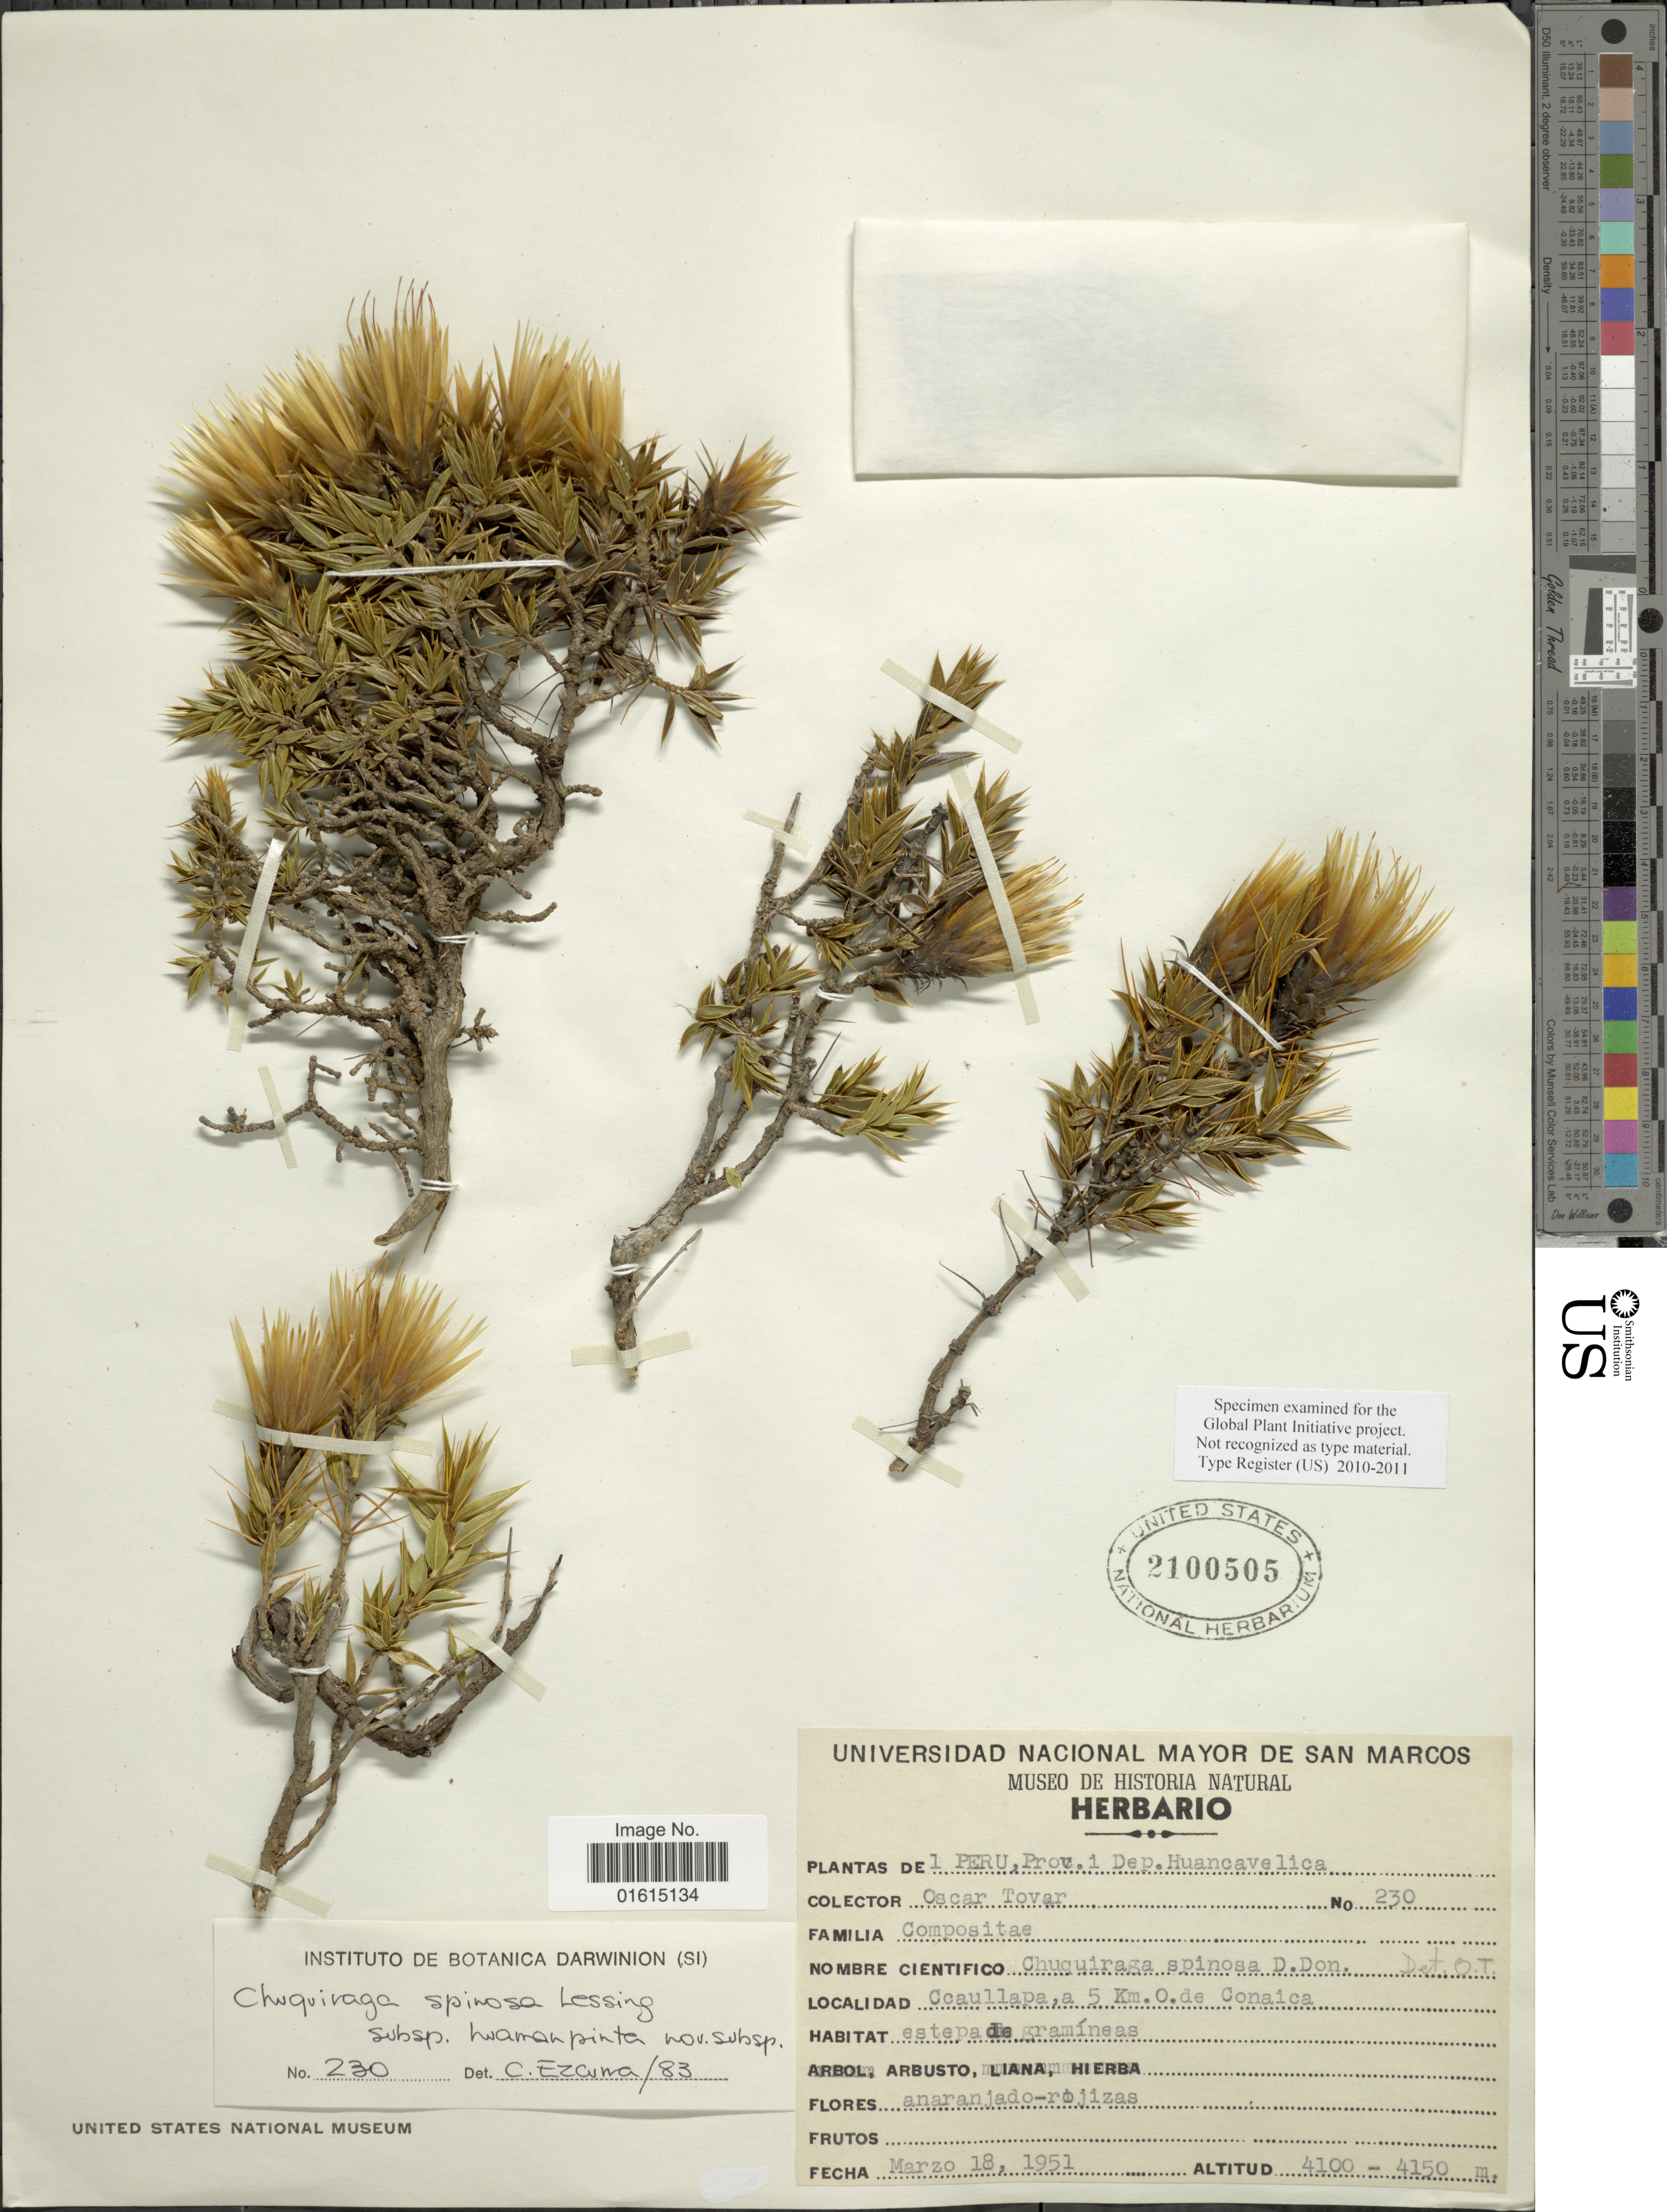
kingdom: Plantae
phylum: Tracheophyta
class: Magnoliopsida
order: Asterales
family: Asteraceae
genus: Chuquiraga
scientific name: Chuquiraga spinosa subsp. huamanpinta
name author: C. Ezcurra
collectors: Ó. Tovar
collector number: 230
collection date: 1951-03-18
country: Peru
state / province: Huancavelica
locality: Prov. 1 Dep. Huancavelica, Ccaullapa, a 5 km O. de Conaica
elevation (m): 4100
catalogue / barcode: US 2100505